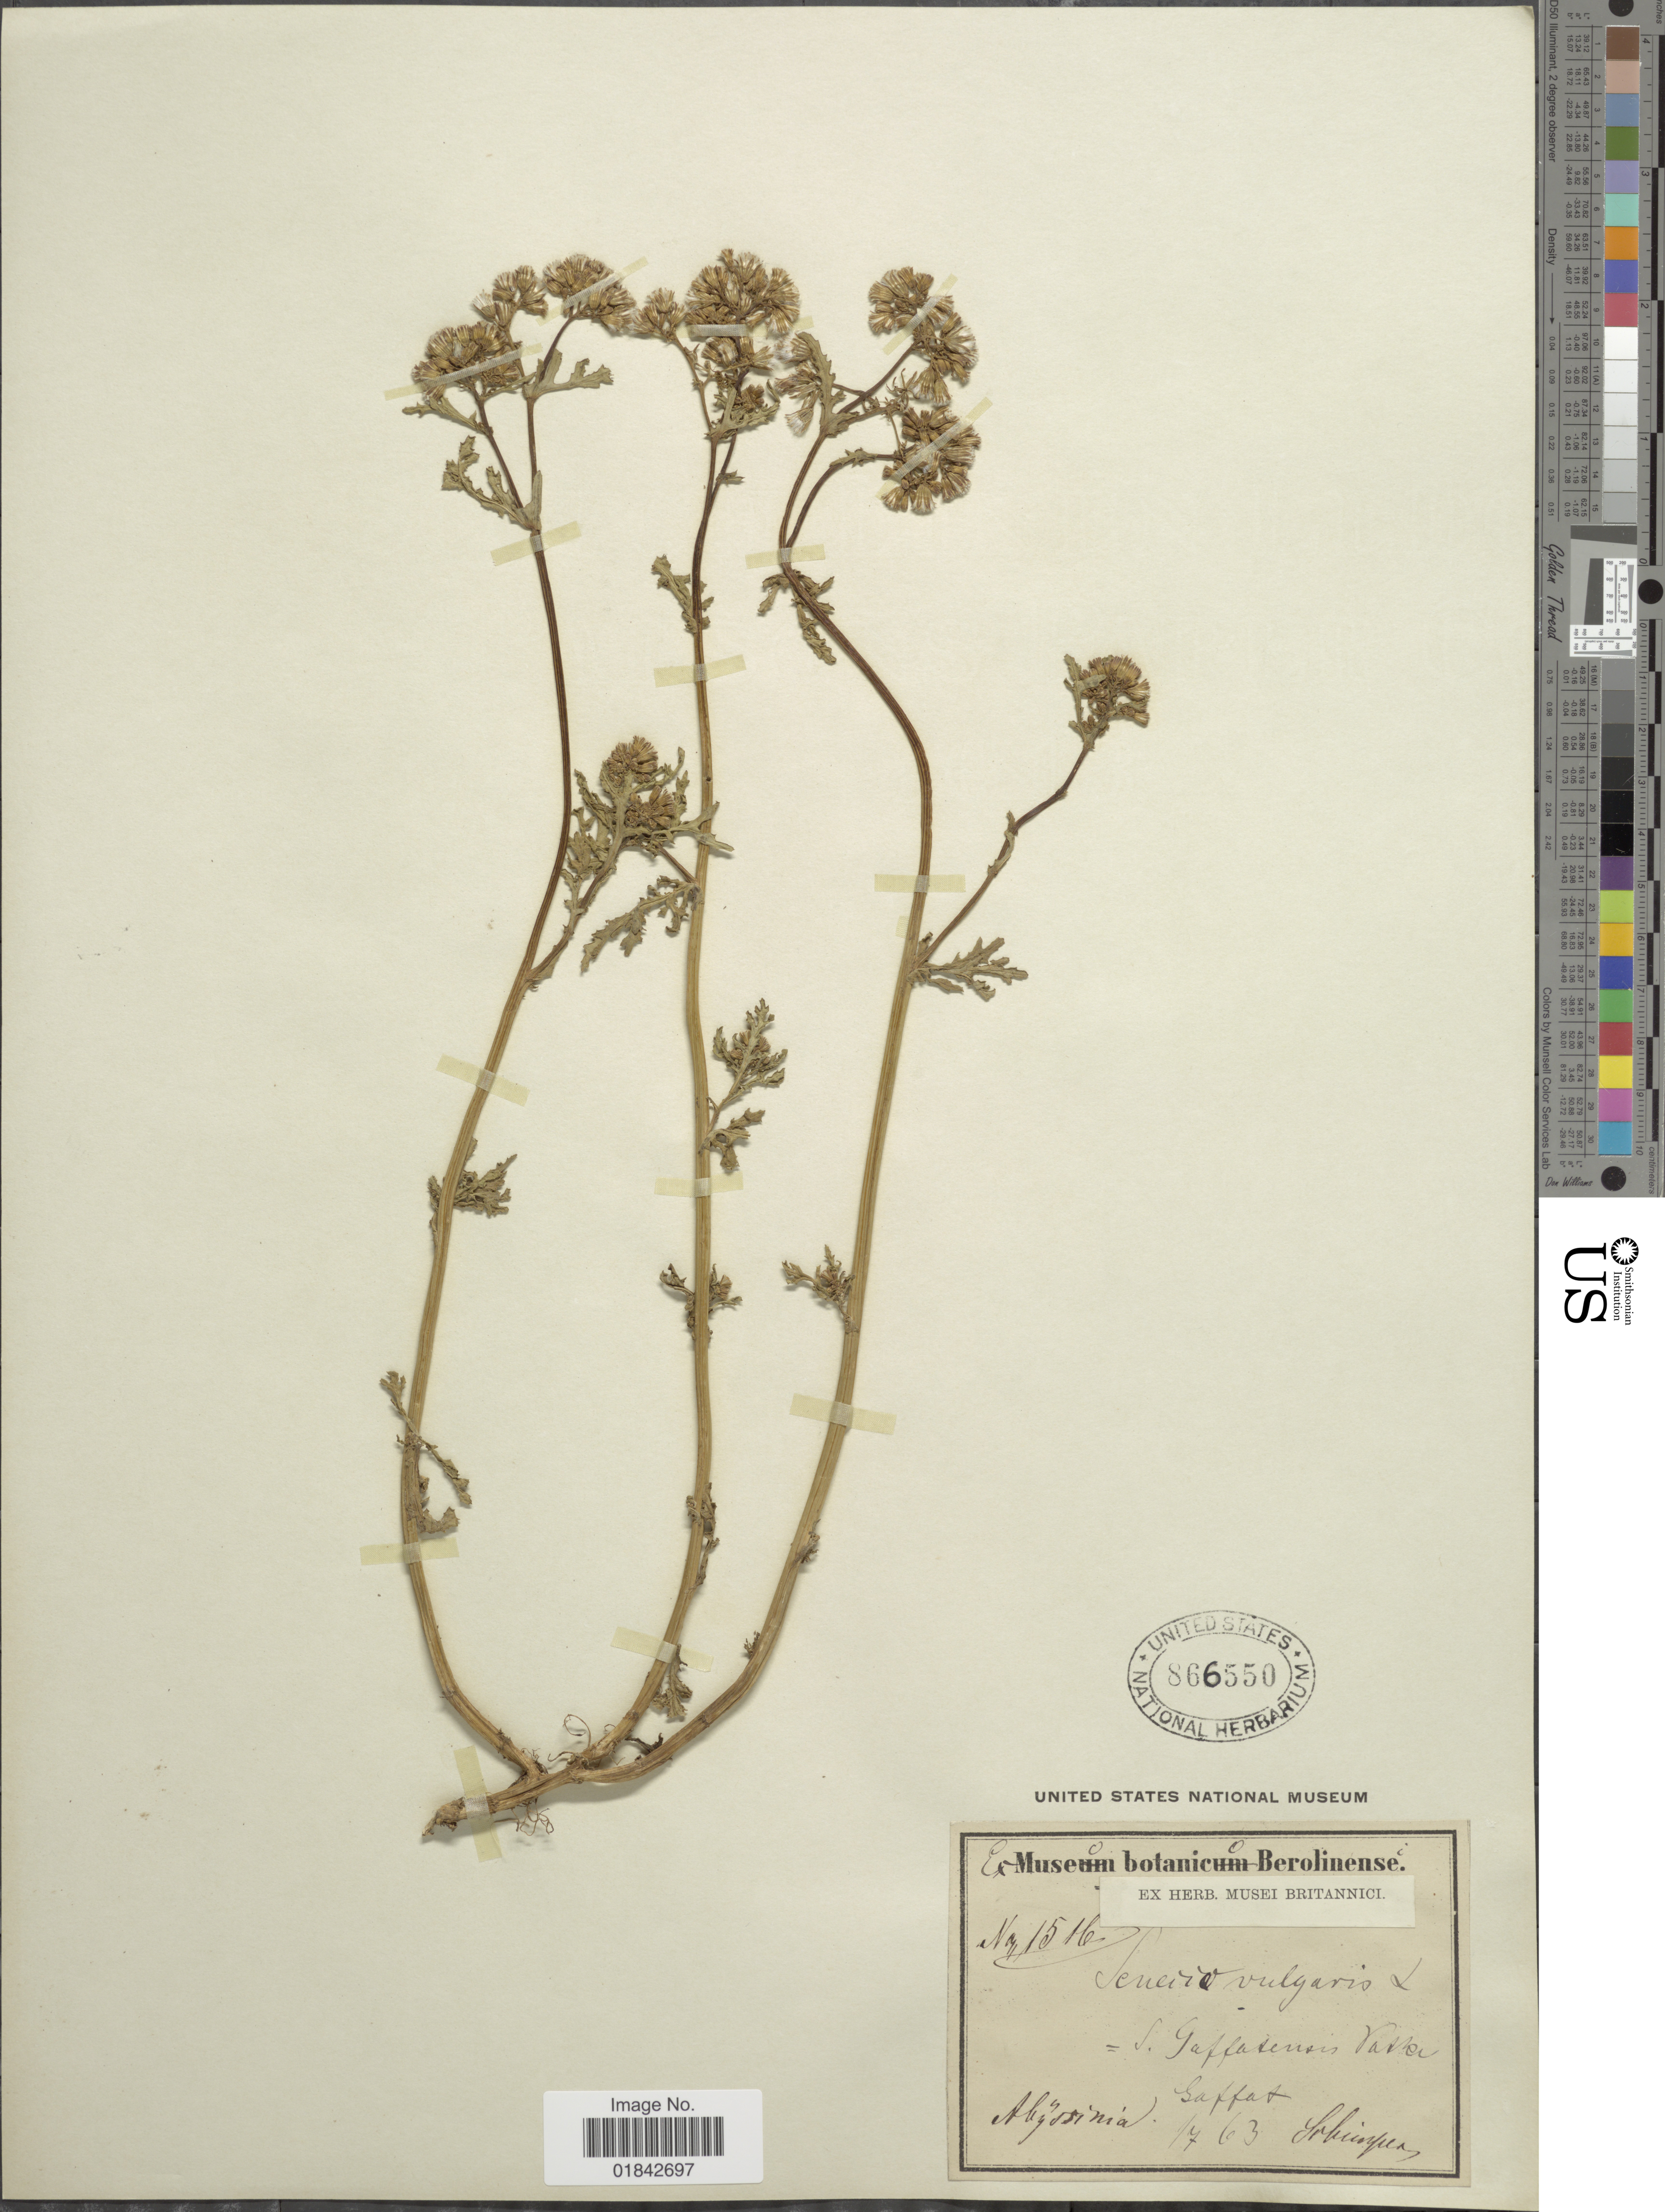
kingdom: Plantae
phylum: Tracheophyta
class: Magnoliopsida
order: Asterales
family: Asteraceae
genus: Senecio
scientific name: Senecio vulgaris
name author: L.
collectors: -. Schimper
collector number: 1516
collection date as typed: Transcribed d/m/y: /7/63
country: Eritrea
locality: Saffat, Abyssinia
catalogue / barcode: US 866550